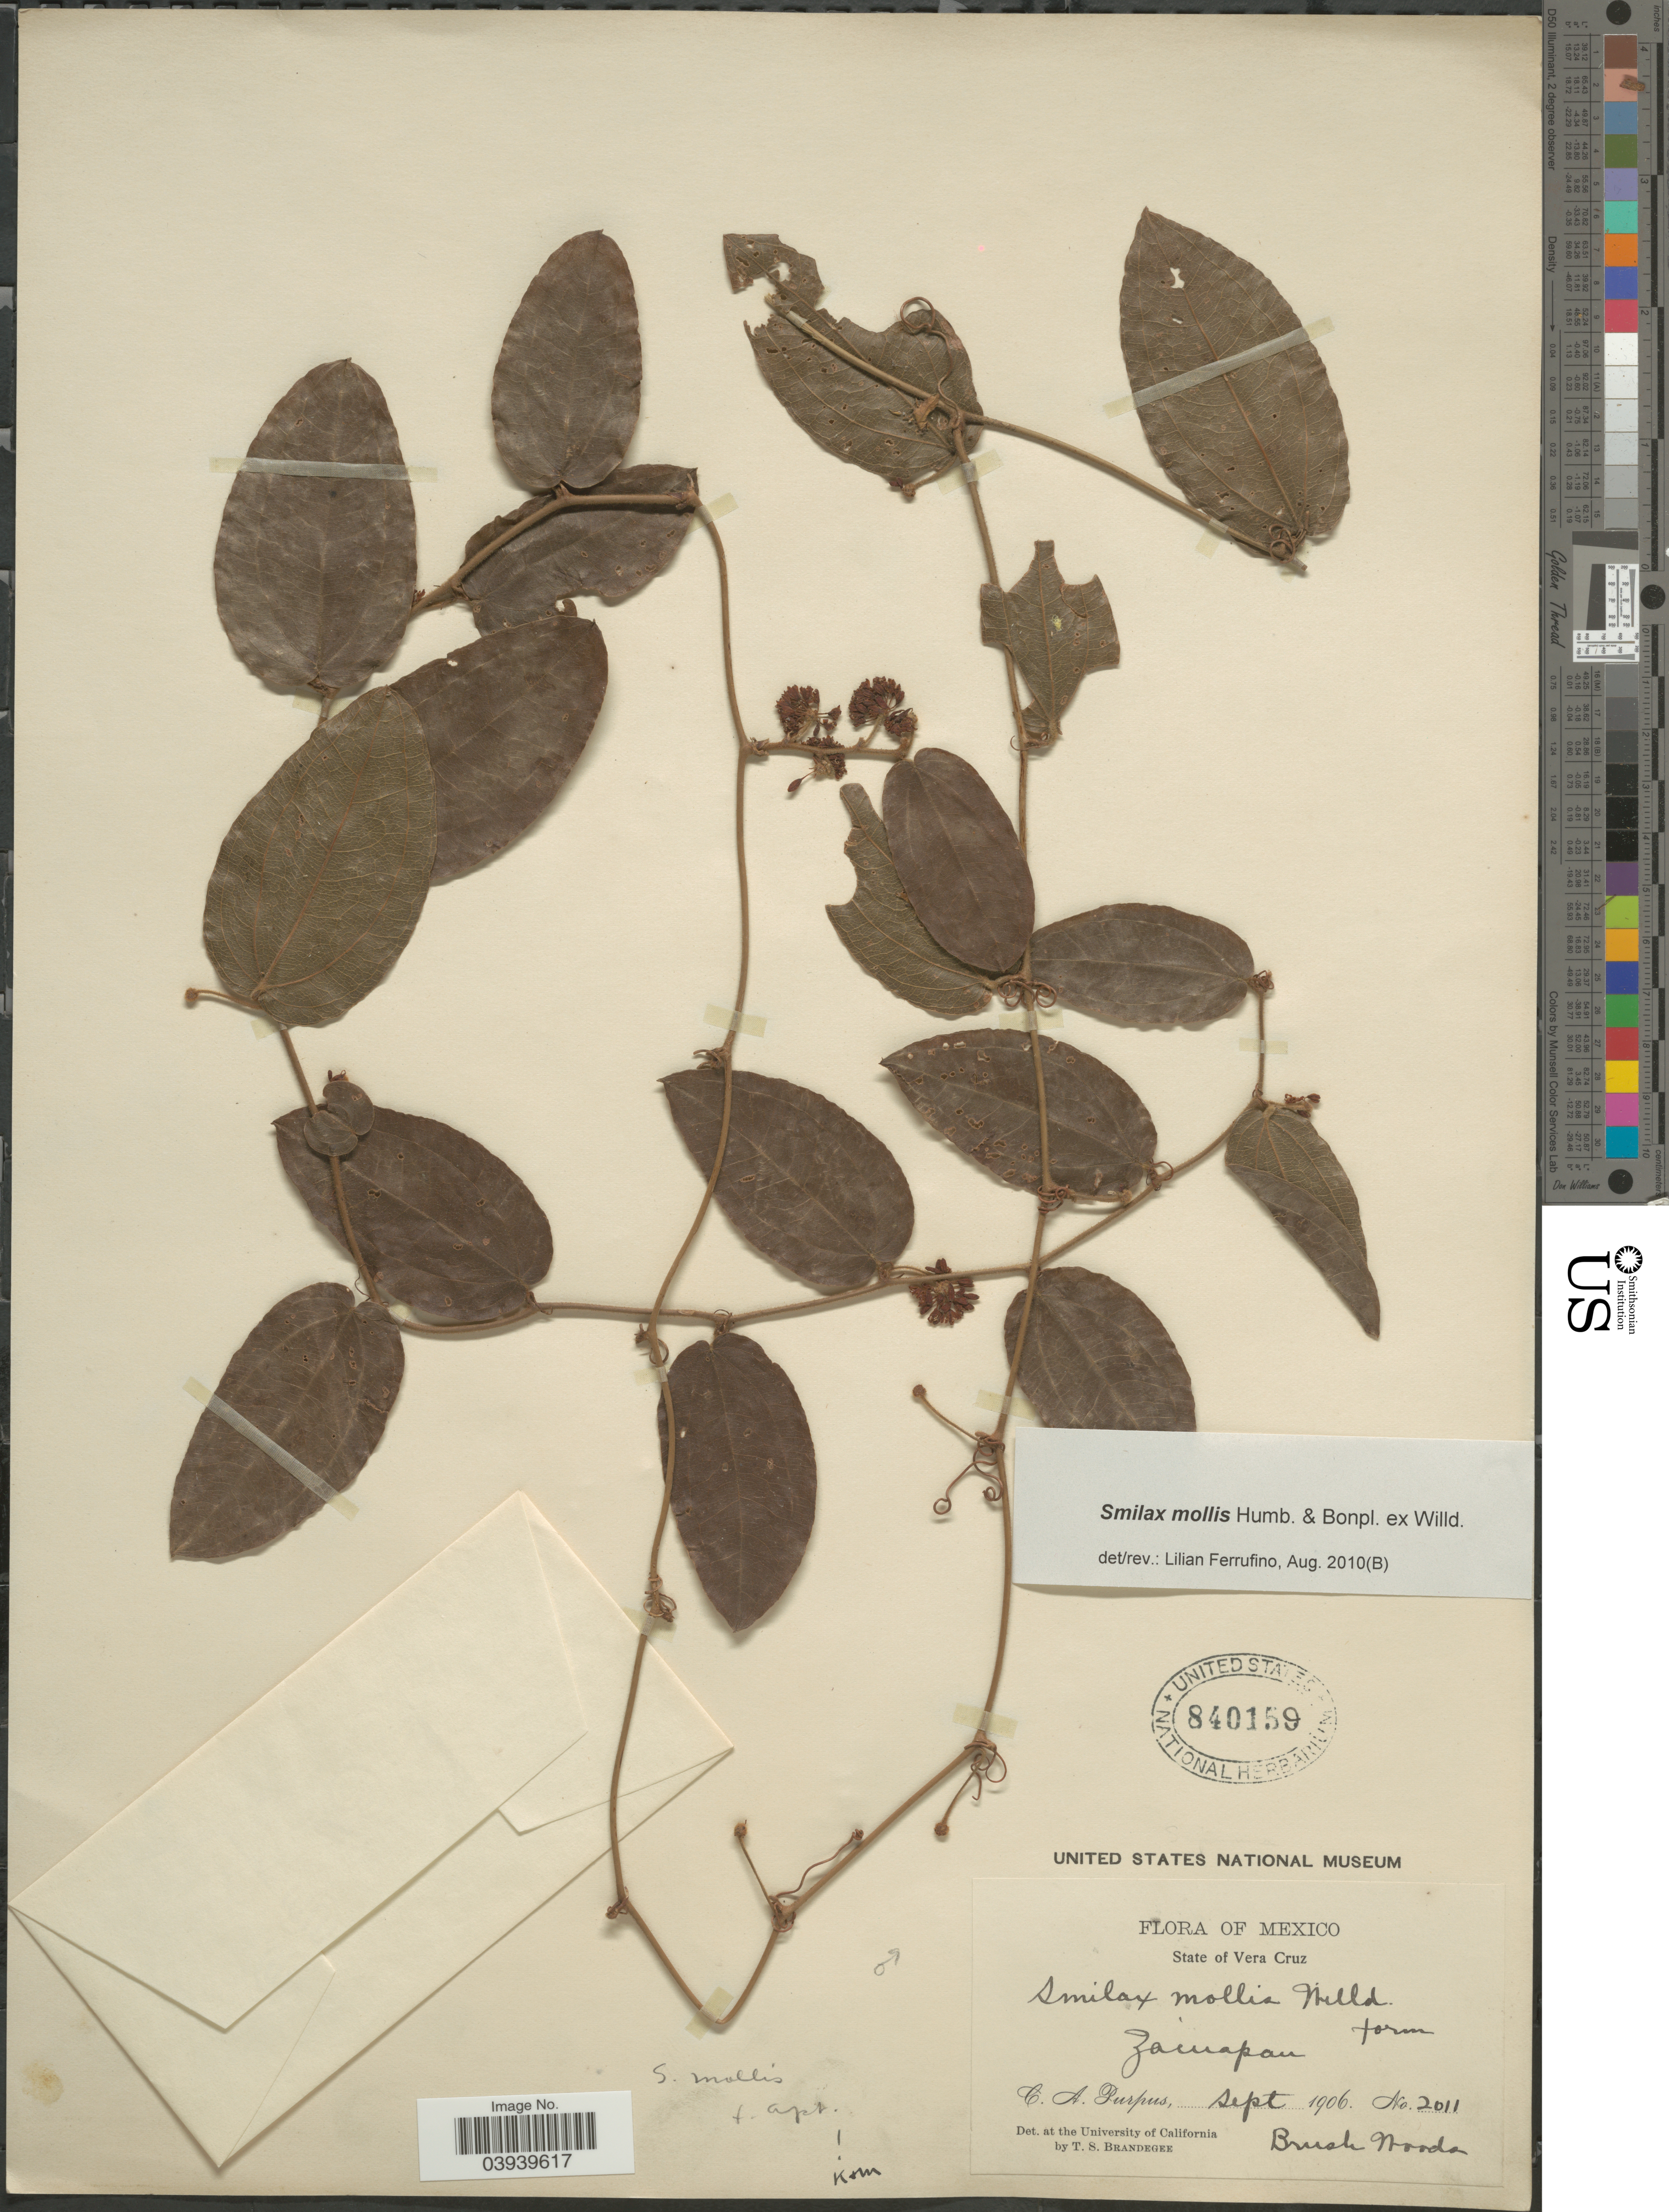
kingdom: Plantae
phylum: Tracheophyta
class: Liliopsida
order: Liliales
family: Smilacaceae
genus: Smilax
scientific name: Smilax mollis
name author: Humb. & Bonpl. ex Willd.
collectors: C. A. Purpus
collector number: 2011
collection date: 1906-09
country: Mexico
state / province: Veracruz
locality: State of Vera Cruz. Zacuapan.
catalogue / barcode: US 840159